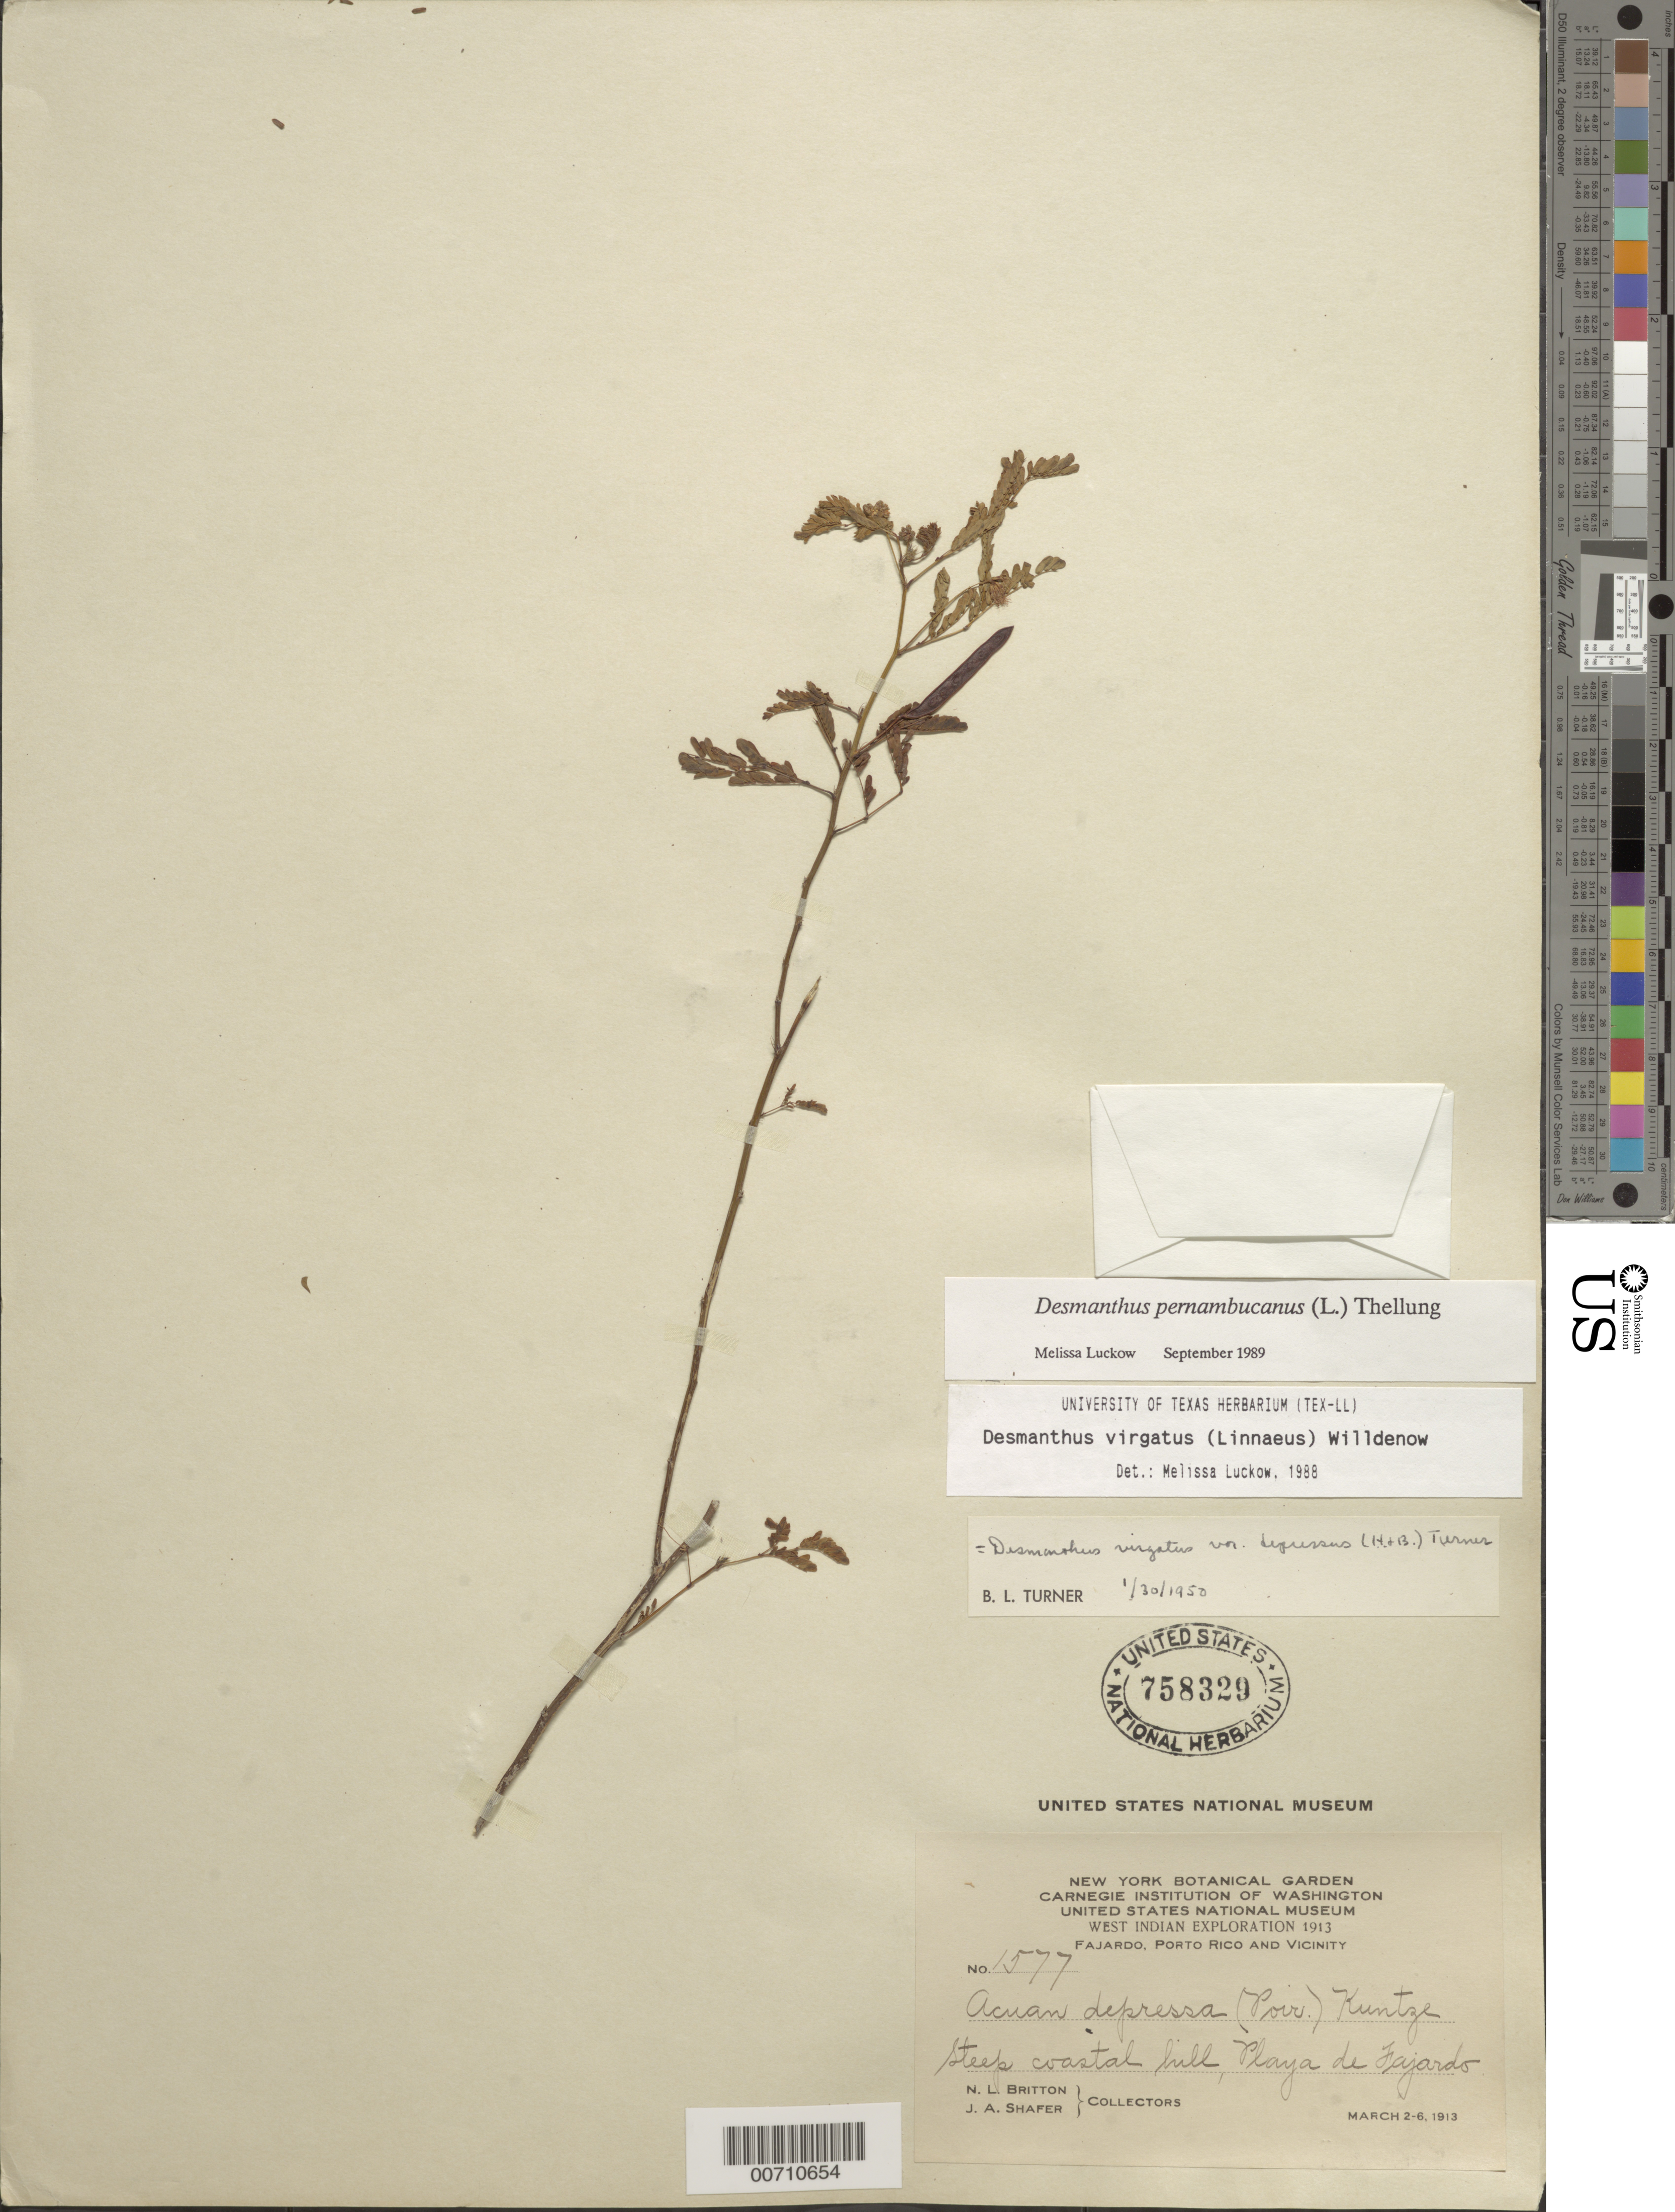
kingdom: Plantae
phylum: Tracheophyta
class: Magnoliopsida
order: Fabales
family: Fabaceae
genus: Desmanthus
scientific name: Desmanthus pernambucanus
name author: (L.) Thell.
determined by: Luckow, M. A.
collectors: N. Britton & J. A. Shafer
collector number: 1577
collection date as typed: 02 Mar 1913 to 06 Mar 1913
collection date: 1913-03-02/1913-03-06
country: Puerto Rico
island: Greater Antilles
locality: Fajardo, Playa de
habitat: Steep coastal hill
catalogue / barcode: US 758329